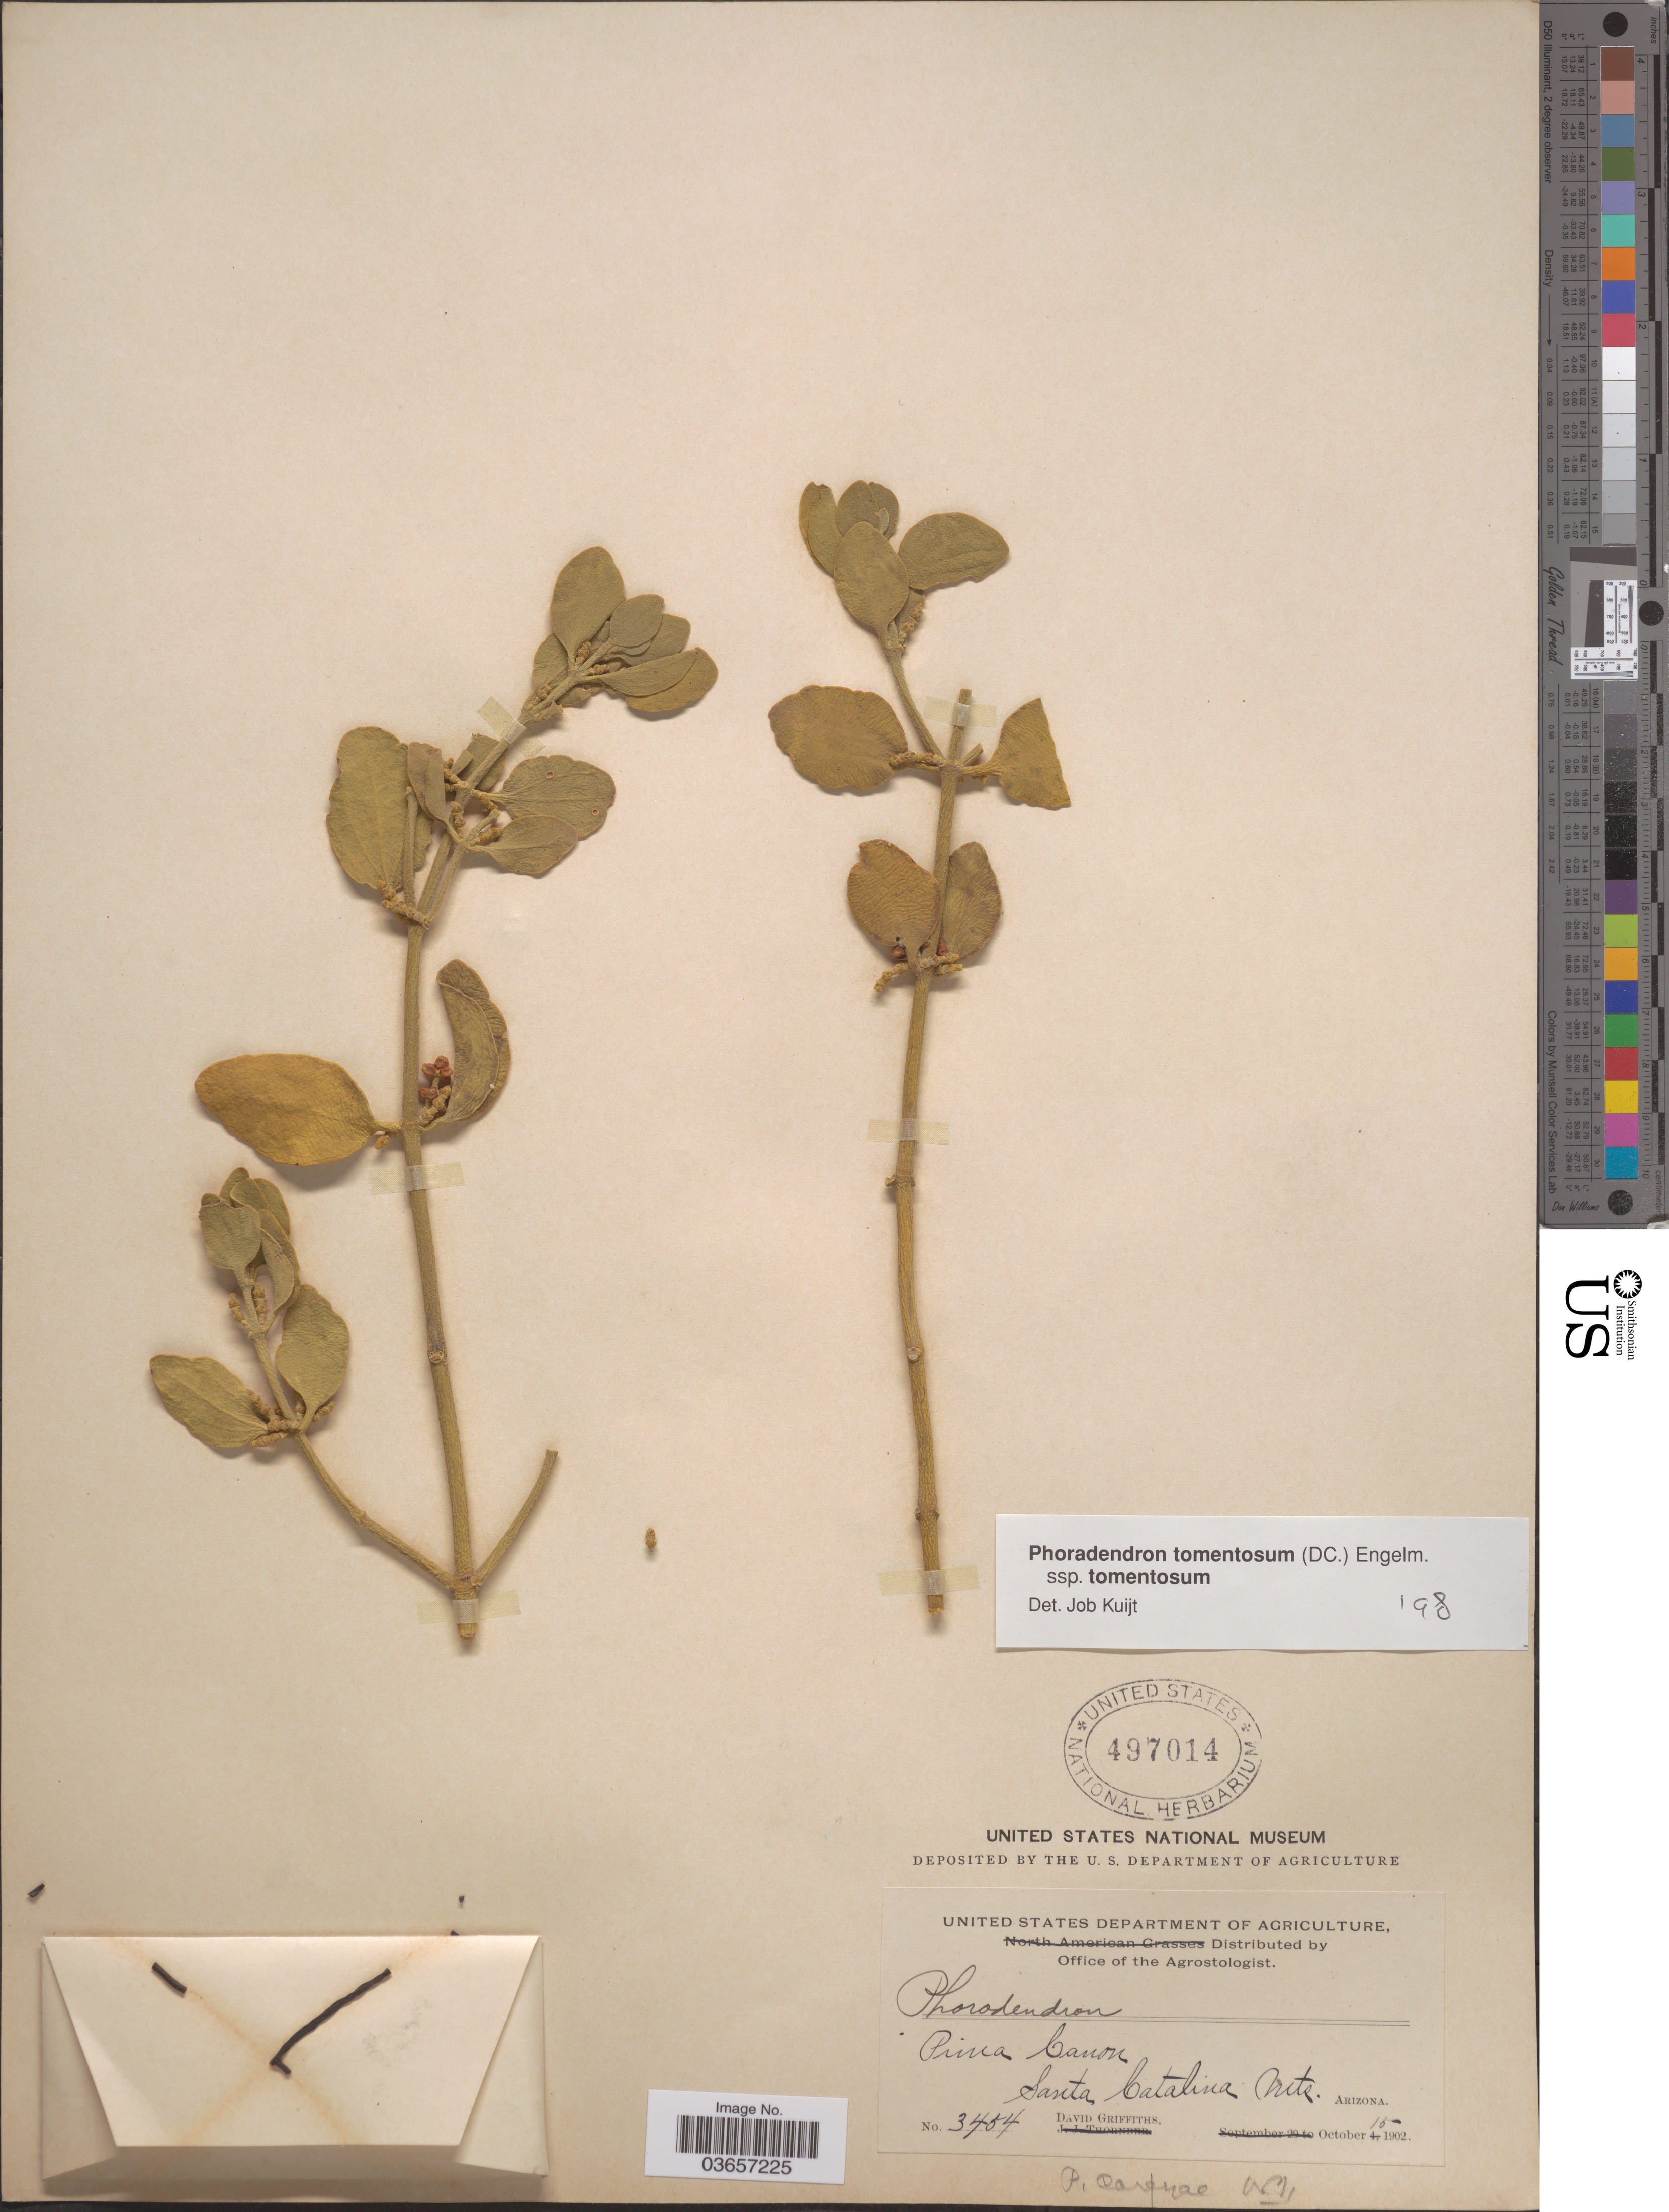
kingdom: Plantae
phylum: Tracheophyta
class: Magnoliopsida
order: Santalales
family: Viscaceae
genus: Phoradendron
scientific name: Phoradendron tomentosum subsp. tomentosum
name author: DC.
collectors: D. Griffiths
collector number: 3454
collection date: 1902-10-15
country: United States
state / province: Arizona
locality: Pima Canon. Santa Catalina Mts.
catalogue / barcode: US 497014